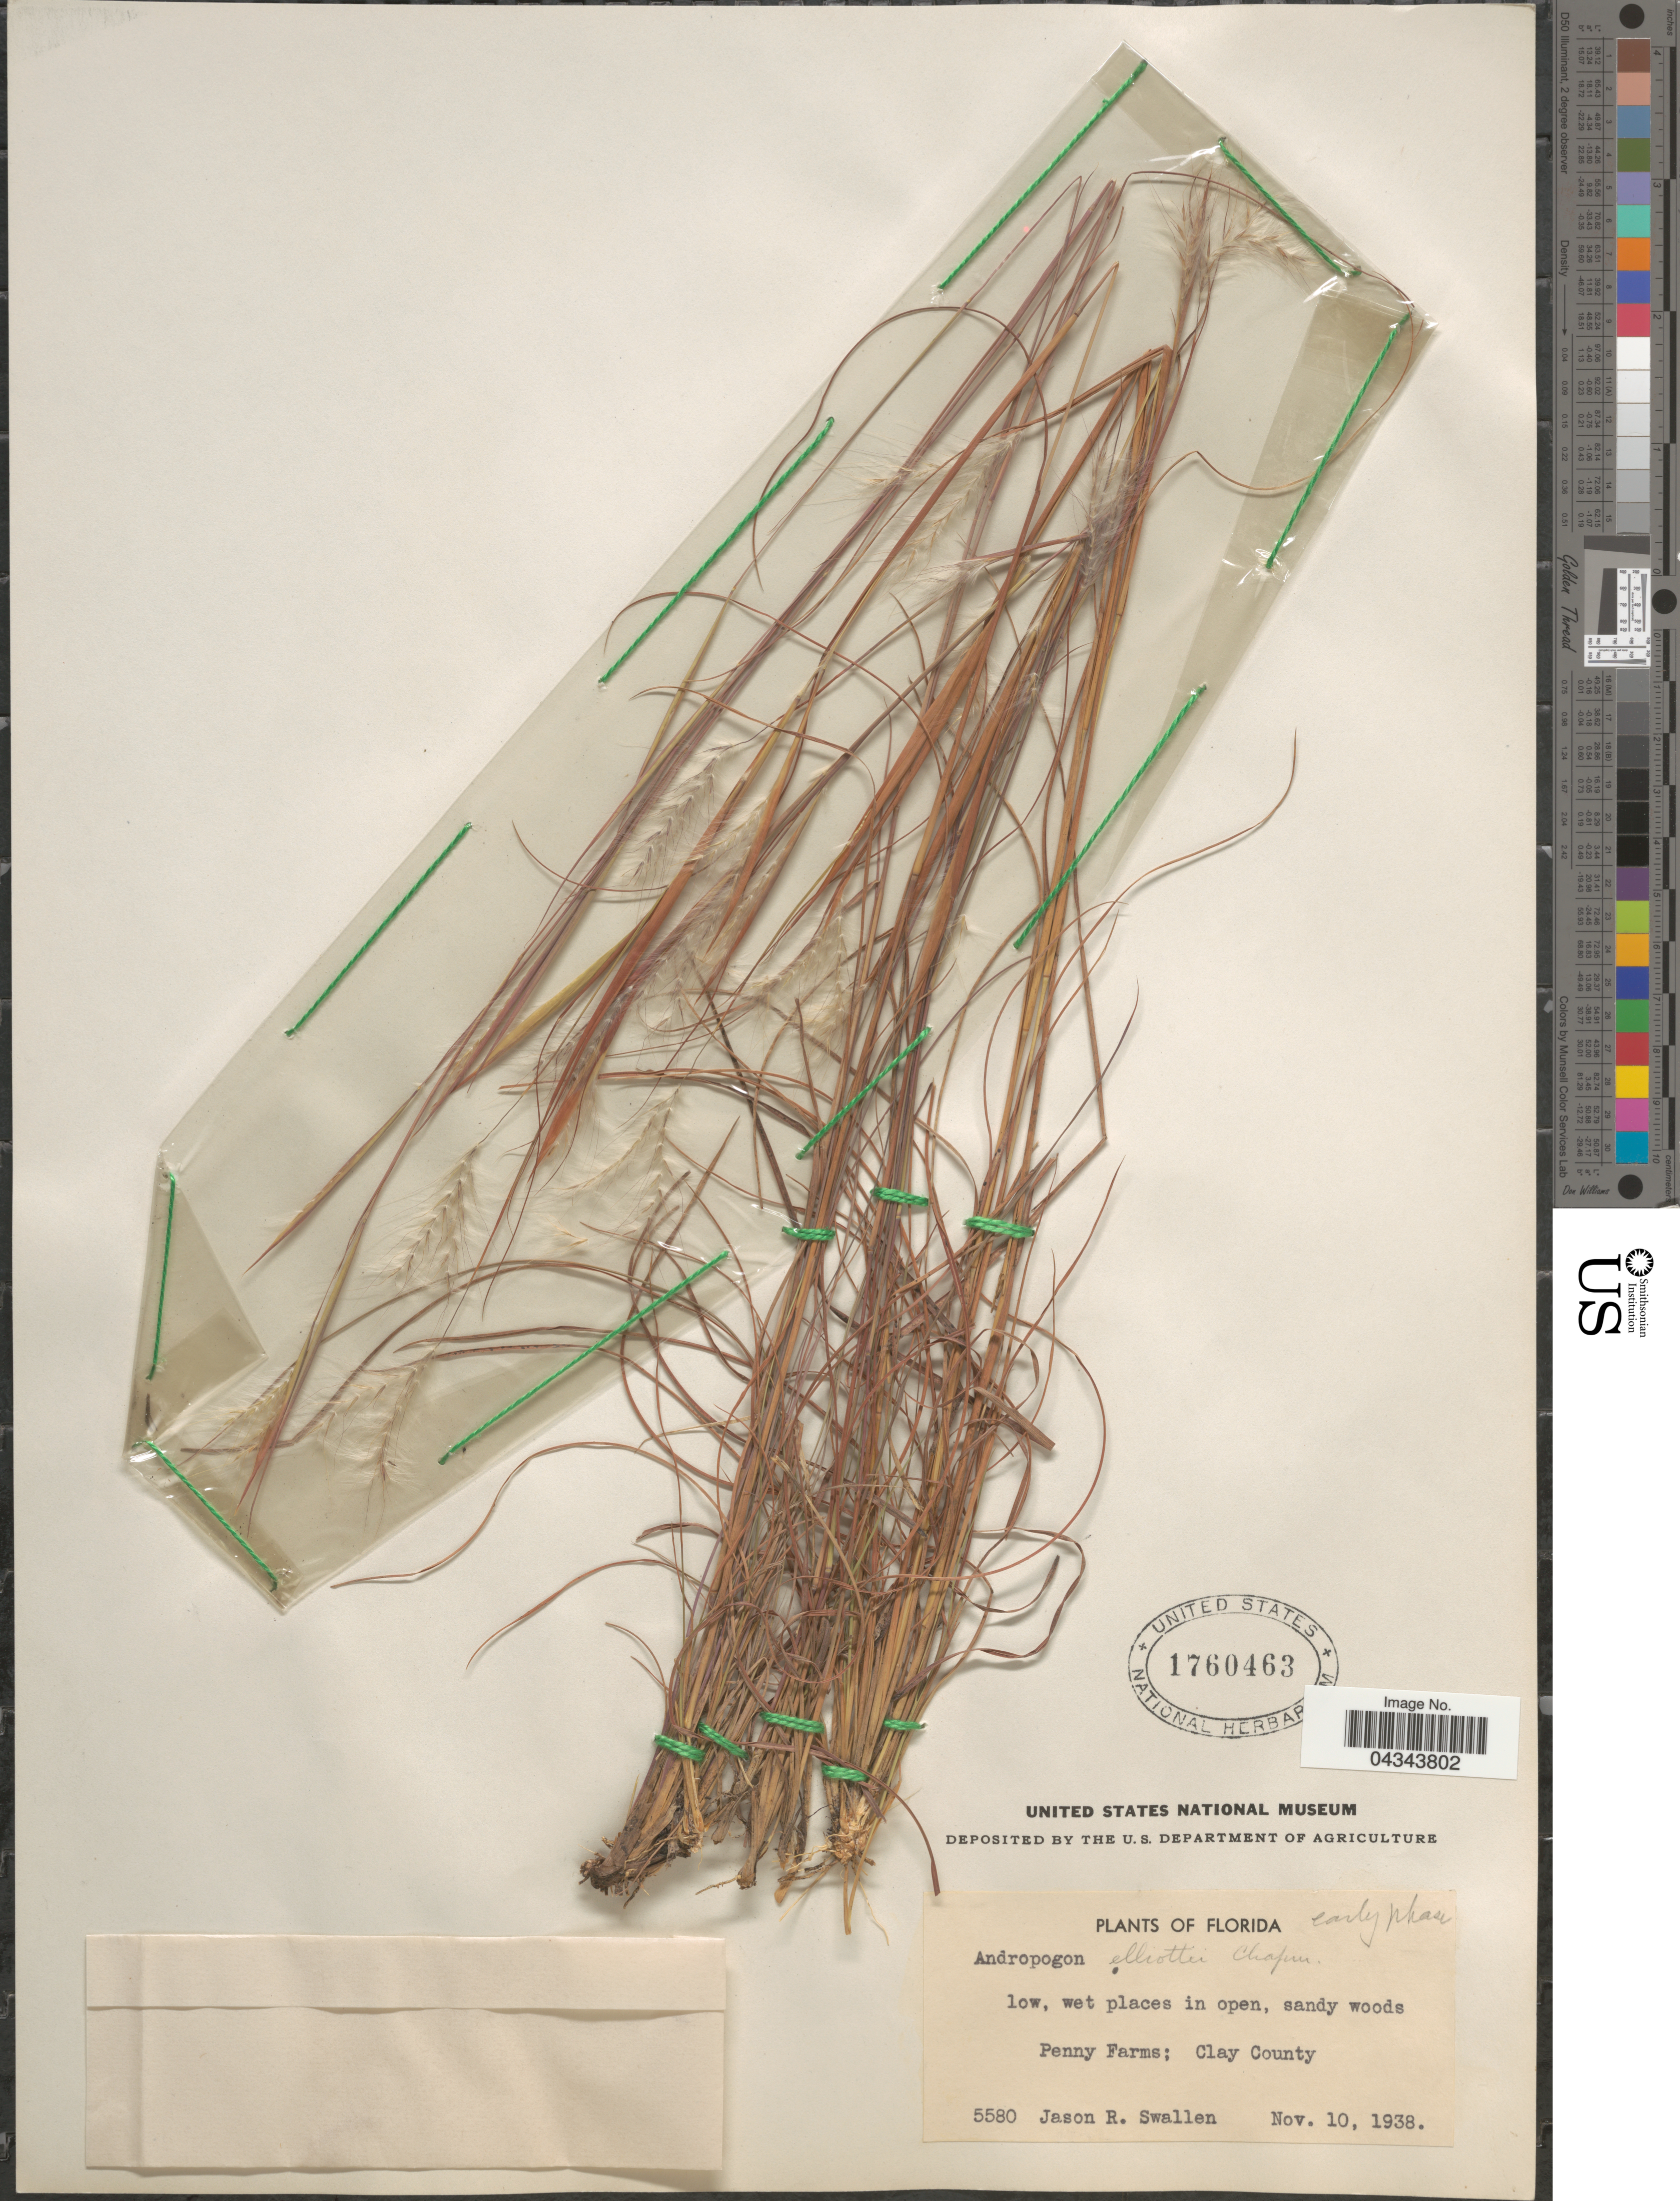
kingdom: Plantae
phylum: Tracheophyta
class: Liliopsida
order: Poales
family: Poaceae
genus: Andropogon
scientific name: Andropogon ternarius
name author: Michx.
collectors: J. R. Swallen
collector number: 5580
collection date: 1938-11-10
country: United States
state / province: Florida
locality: Penny Farms; Clay County.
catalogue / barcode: US 1760463